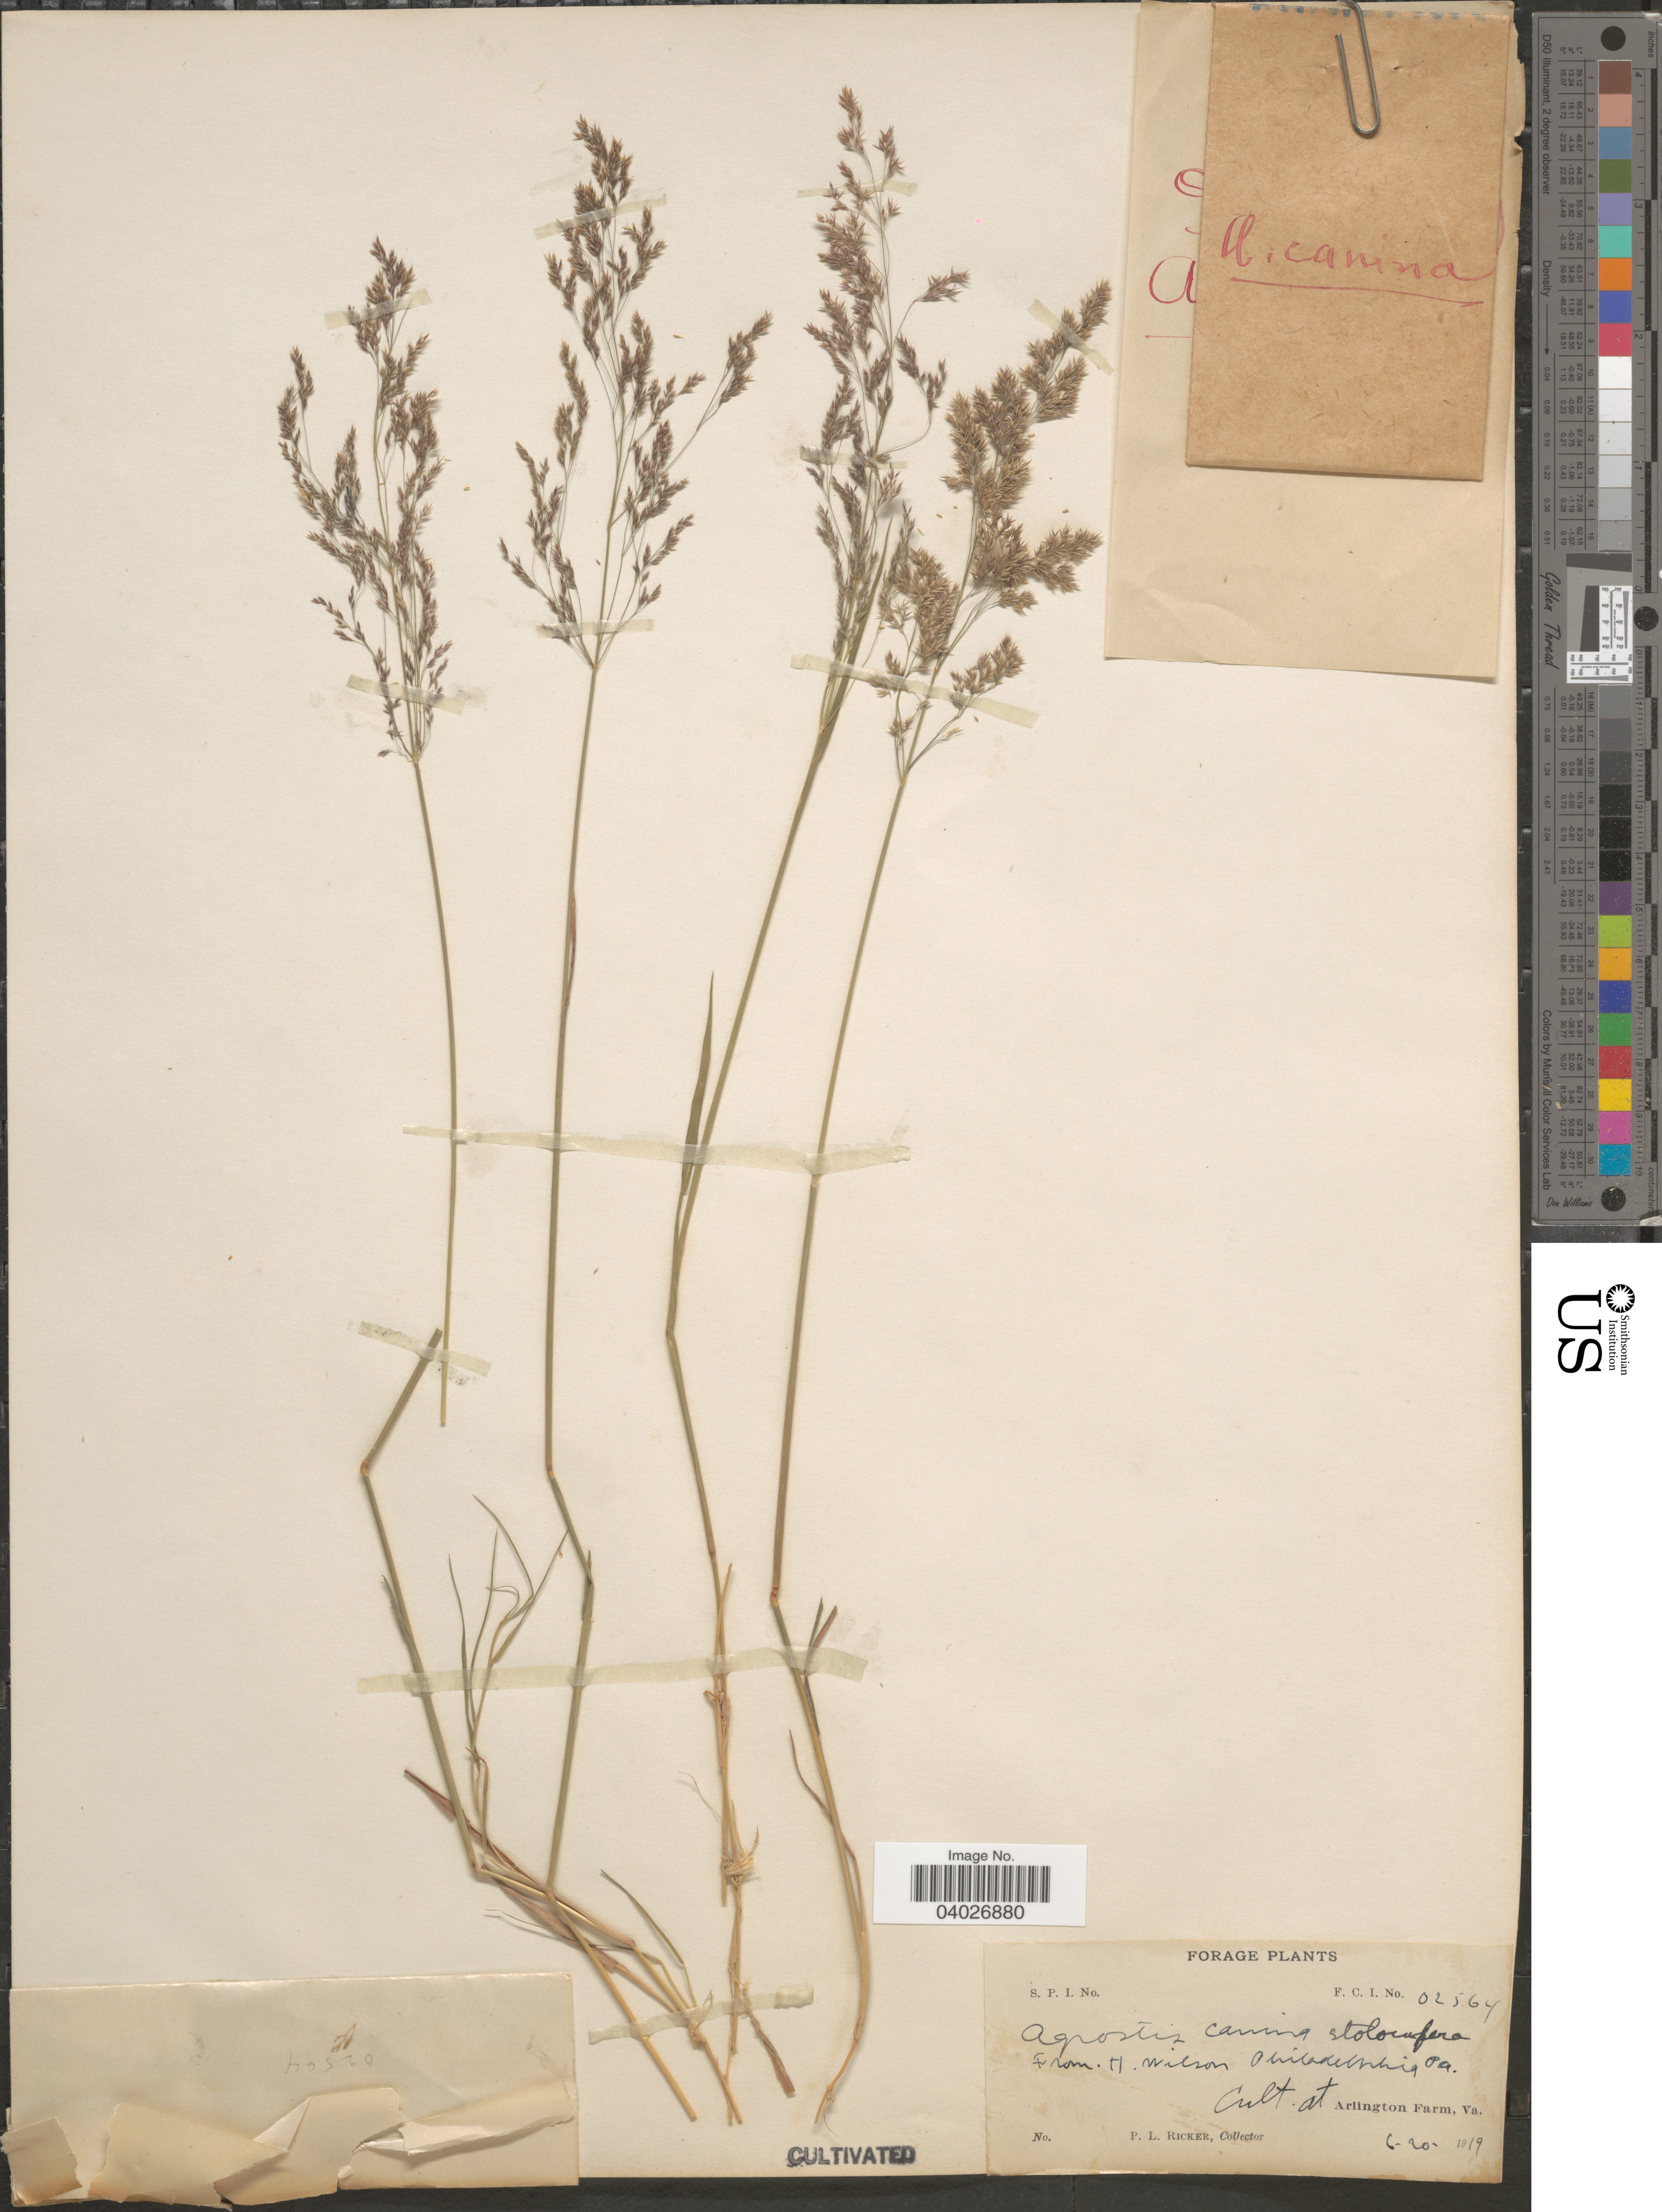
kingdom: Plantae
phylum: Tracheophyta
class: Liliopsida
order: Poales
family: Poaceae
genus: Agrostis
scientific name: Agrostis canina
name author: L.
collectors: P. Ricker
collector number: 02564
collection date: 1919-06-20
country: United States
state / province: Virginia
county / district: Arlington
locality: At Arlington Farm.